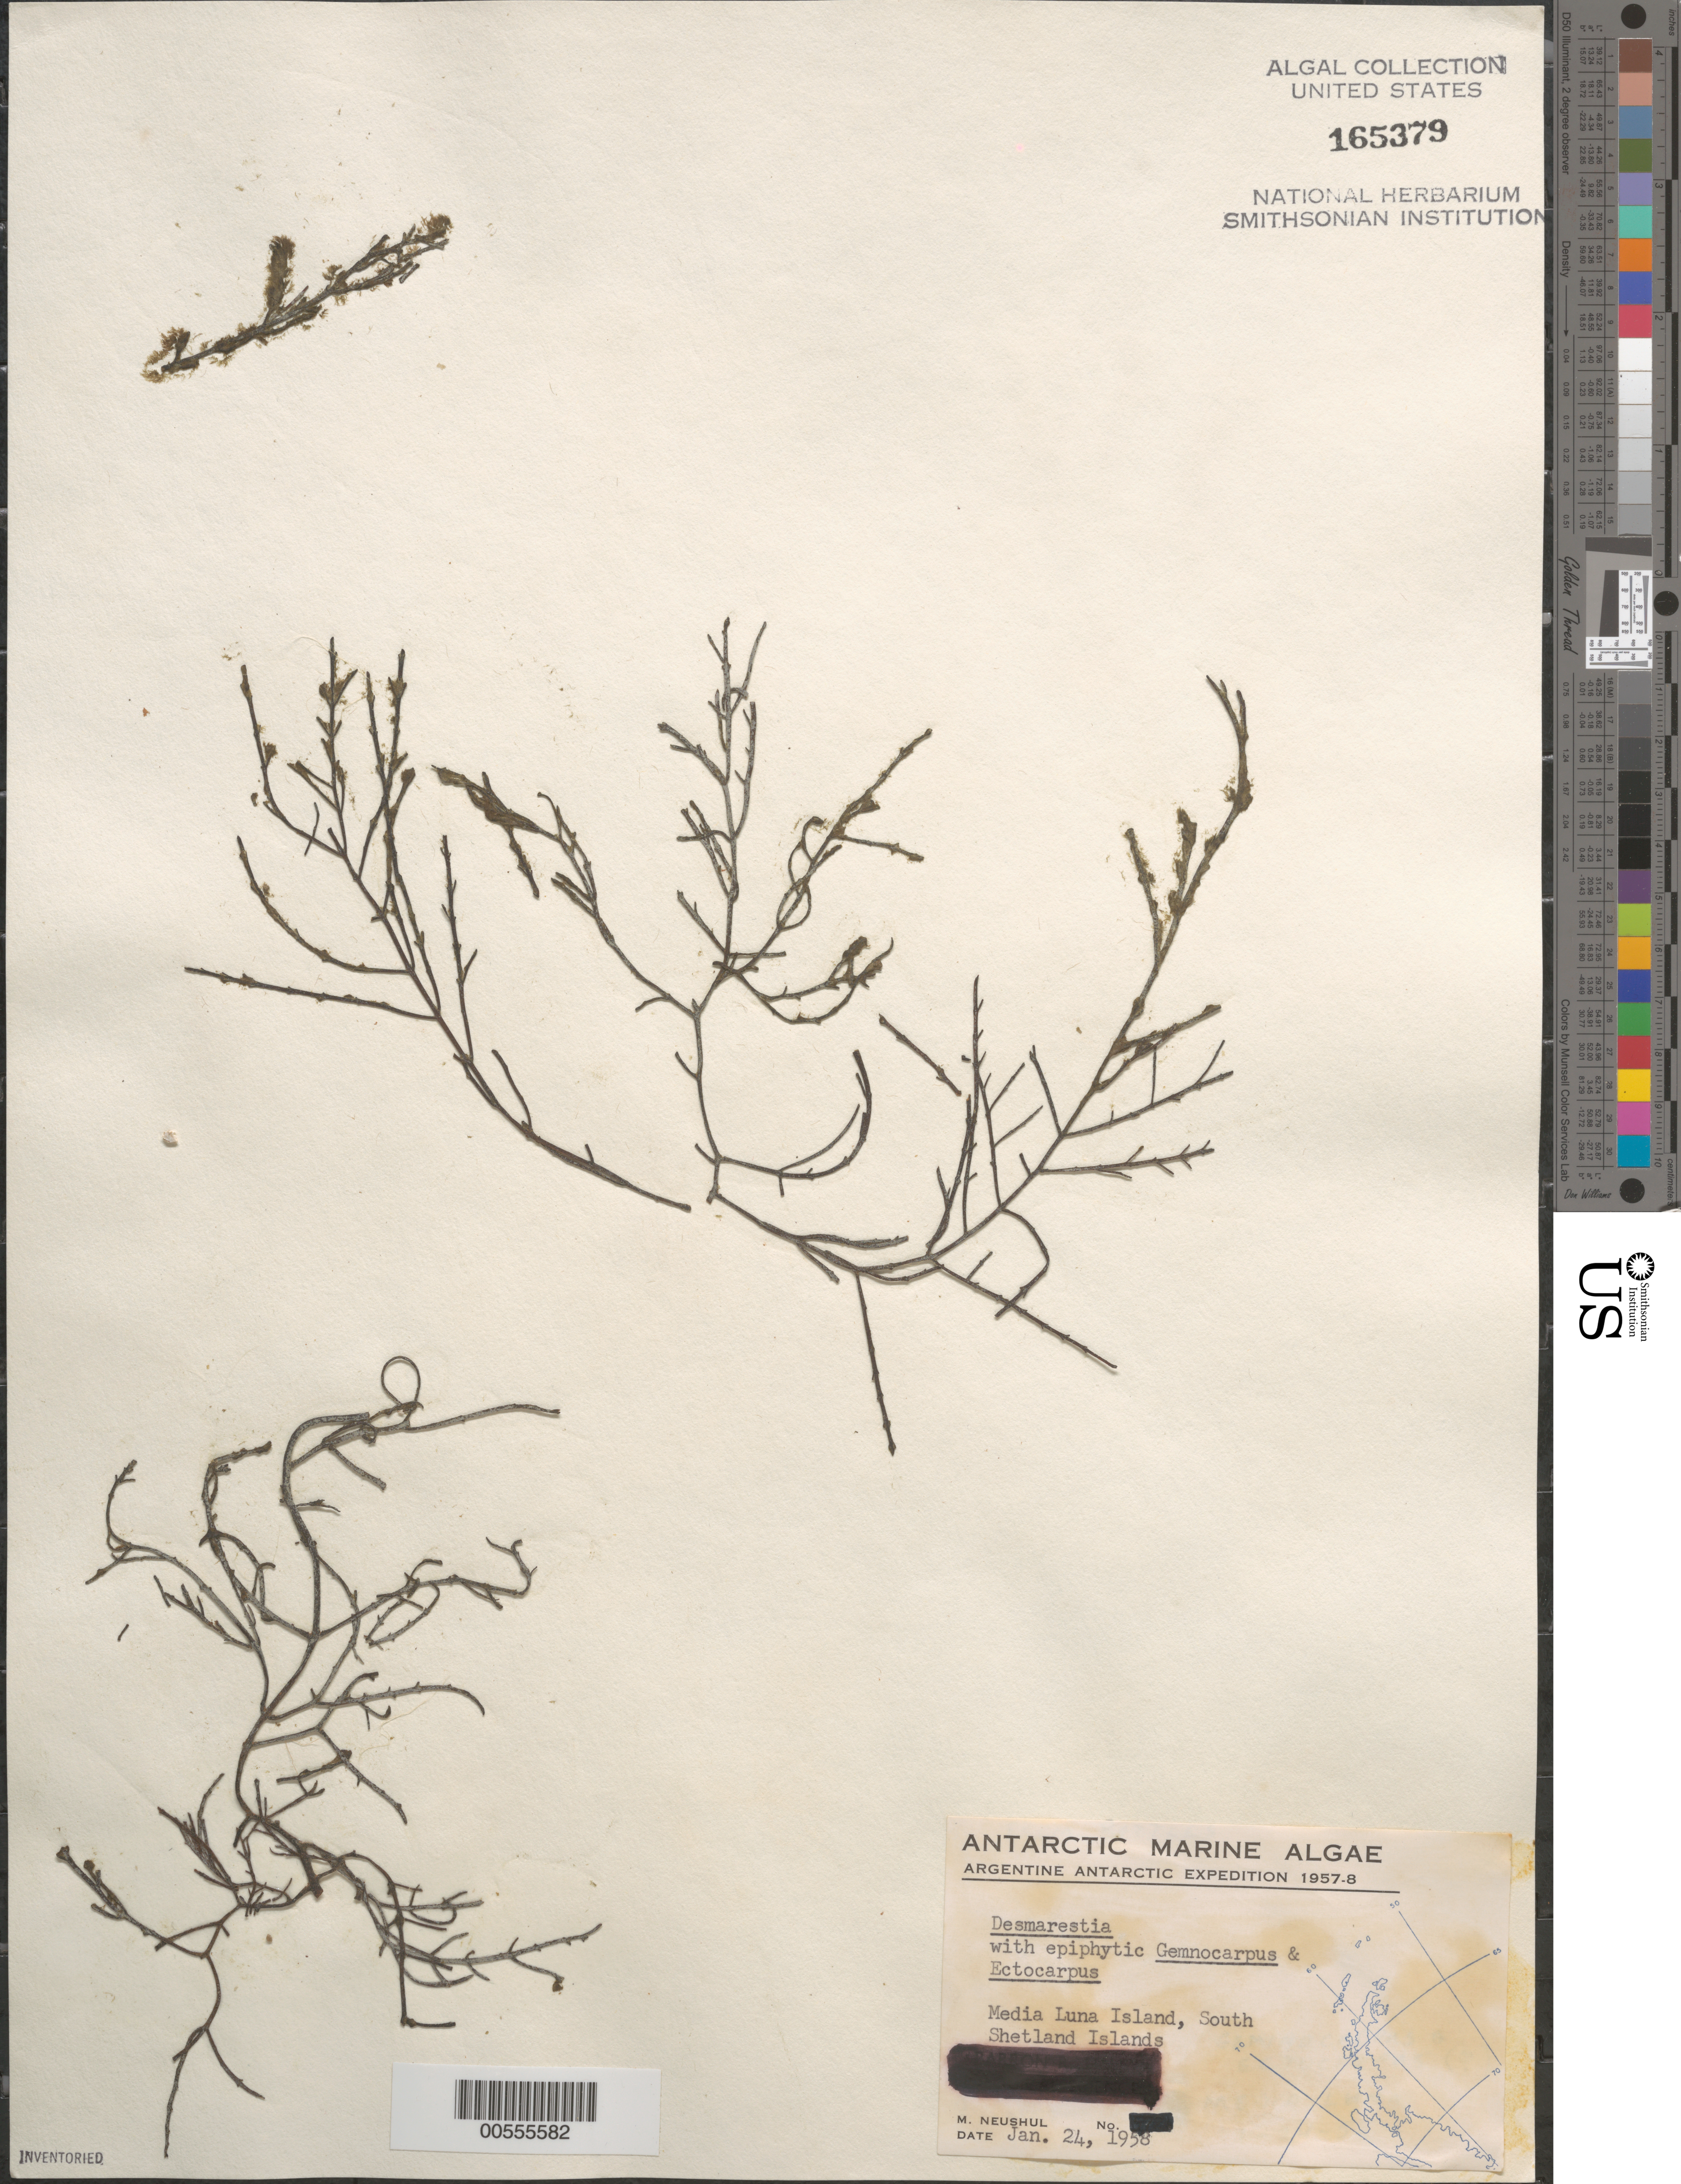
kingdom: Chromista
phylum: Ochrophyta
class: Phaeophyceae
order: Desmarestiales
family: Desmarestiaceae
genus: Desmarestia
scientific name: Desmarestia sp.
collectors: M. Neushul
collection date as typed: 24 Jan 1958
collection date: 1958-01-24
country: Antarctica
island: Half Moon Island (Media Luna Island)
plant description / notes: Argentine Antarctic Expedition, 1957-1958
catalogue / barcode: US 165379